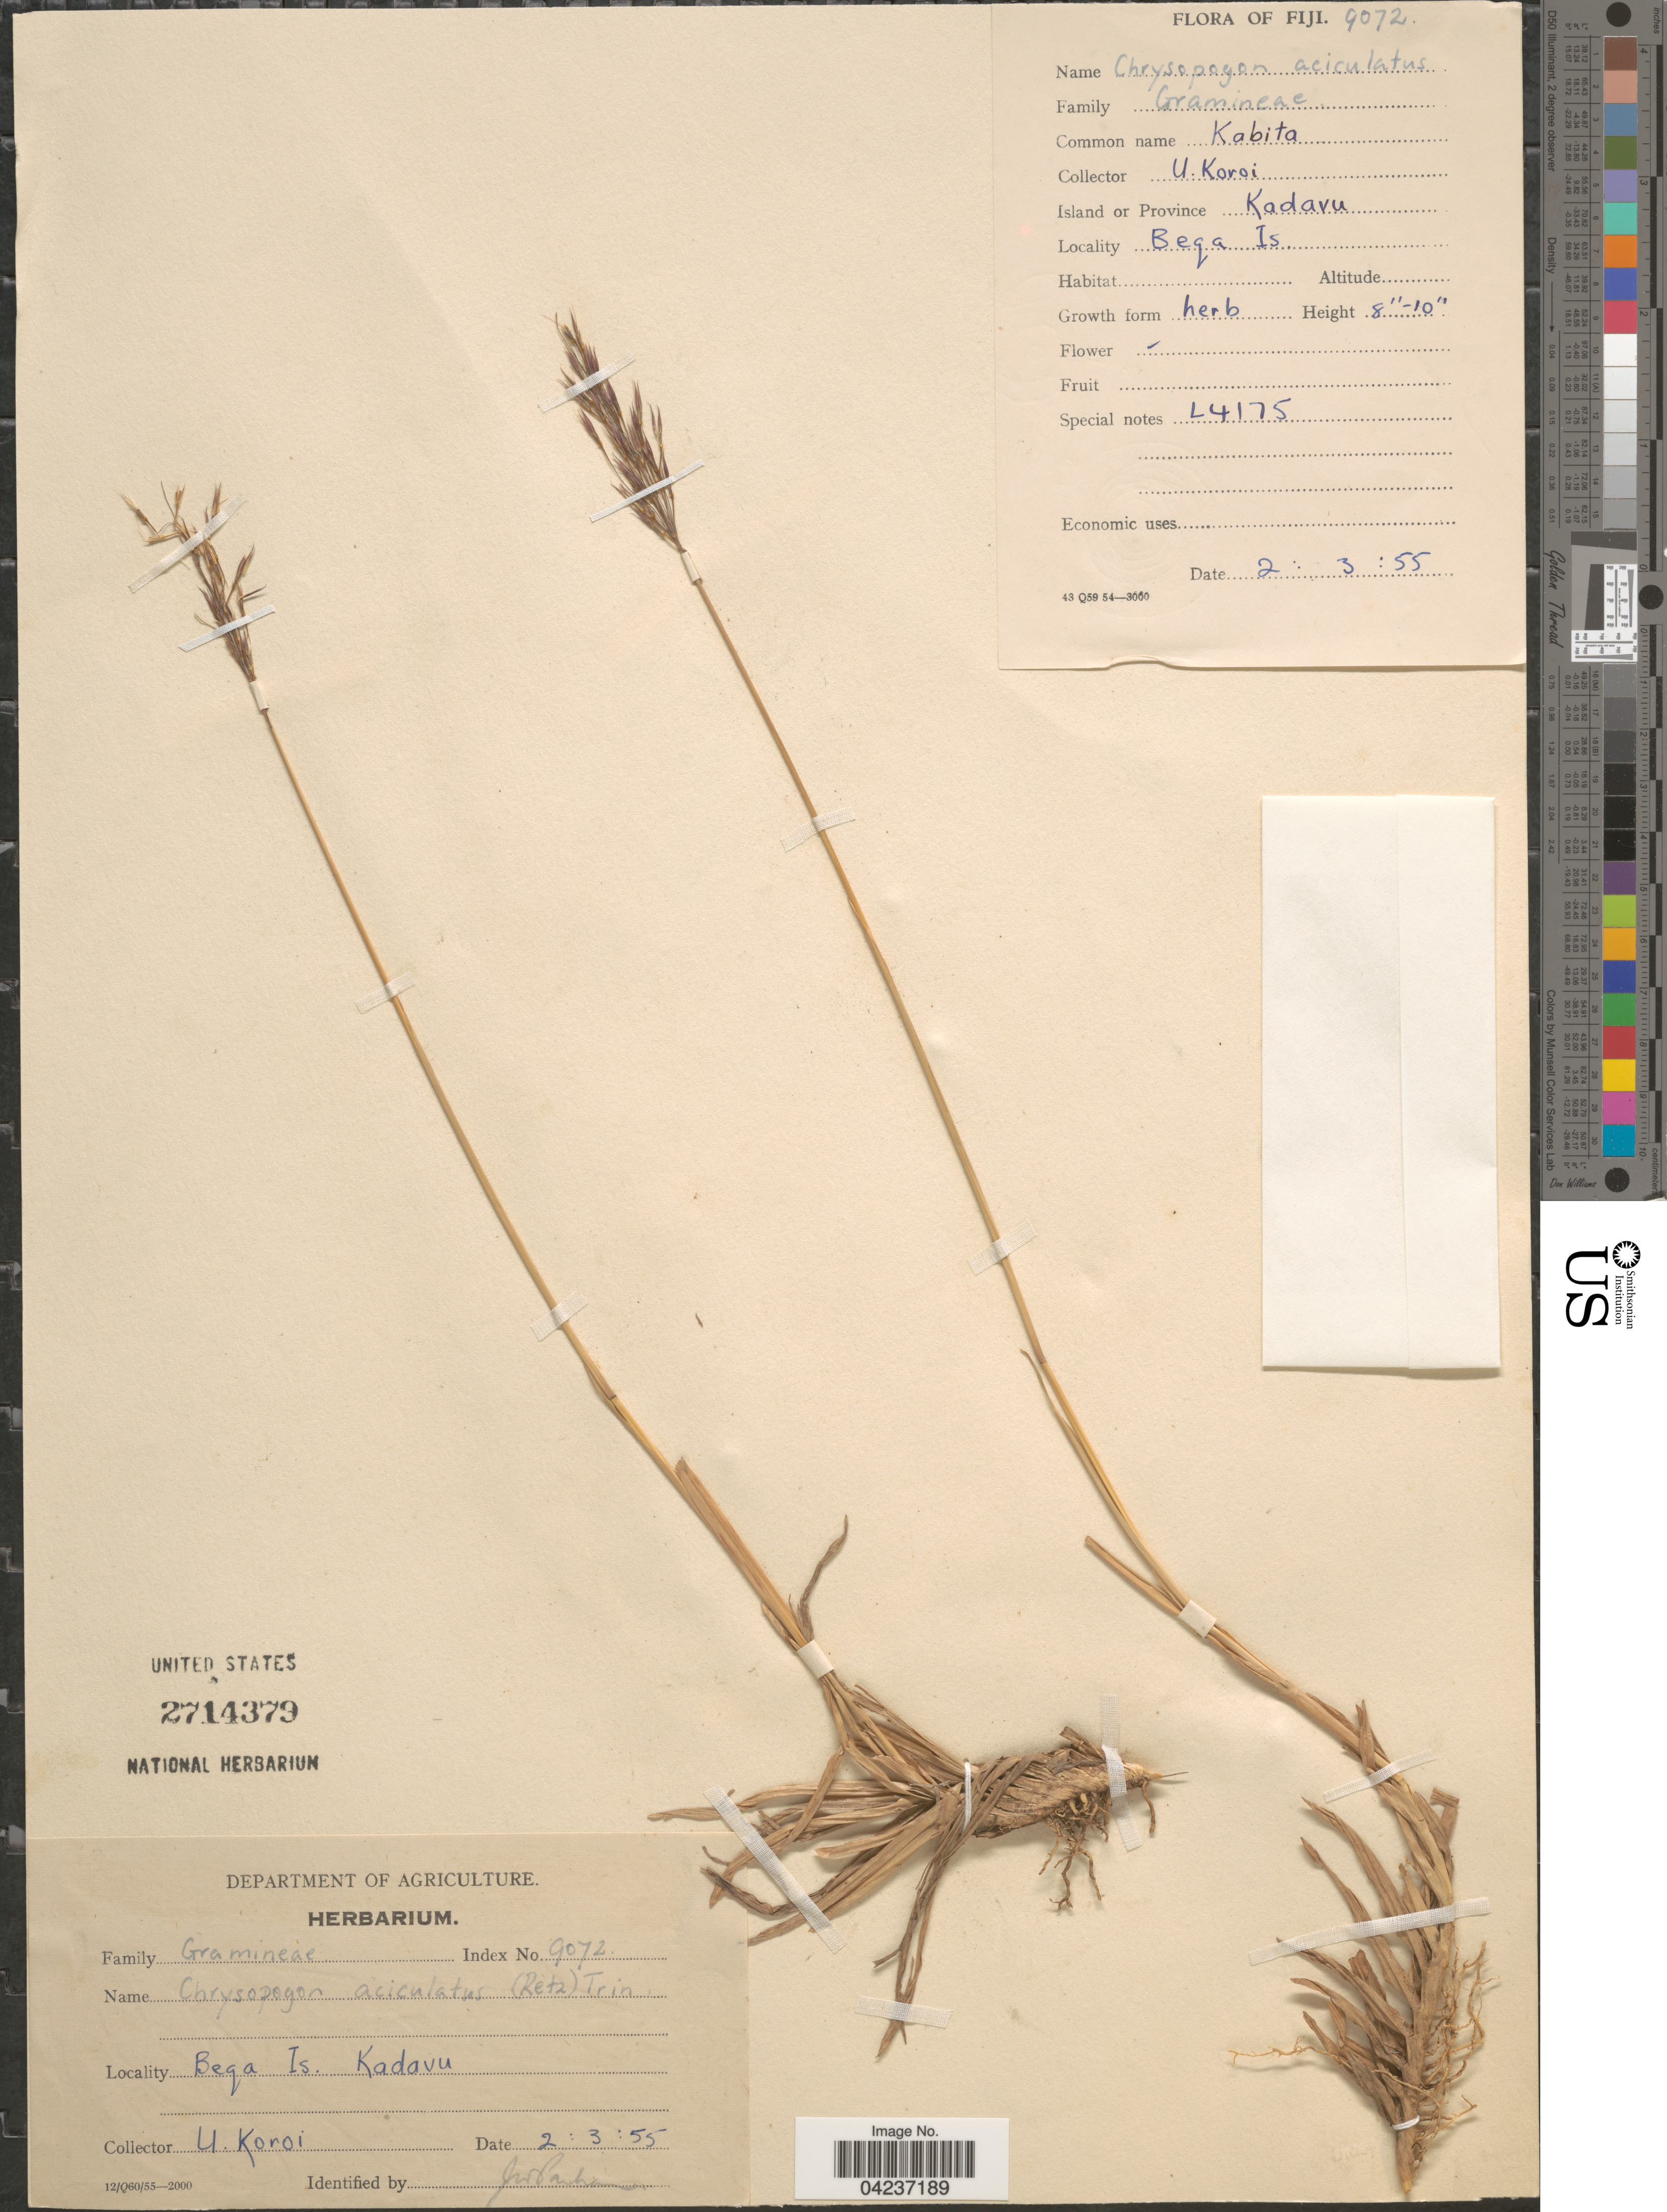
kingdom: Plantae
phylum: Tracheophyta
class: Liliopsida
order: Poales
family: Poaceae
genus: Chrysopogon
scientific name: Chrysopogon aciculatus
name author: (Retz.) Trin.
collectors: U. Koroi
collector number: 9072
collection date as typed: Transcribed d/m/y: 2/3/55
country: Fiji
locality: Beqa Is. Kadavu.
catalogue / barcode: US 2714379